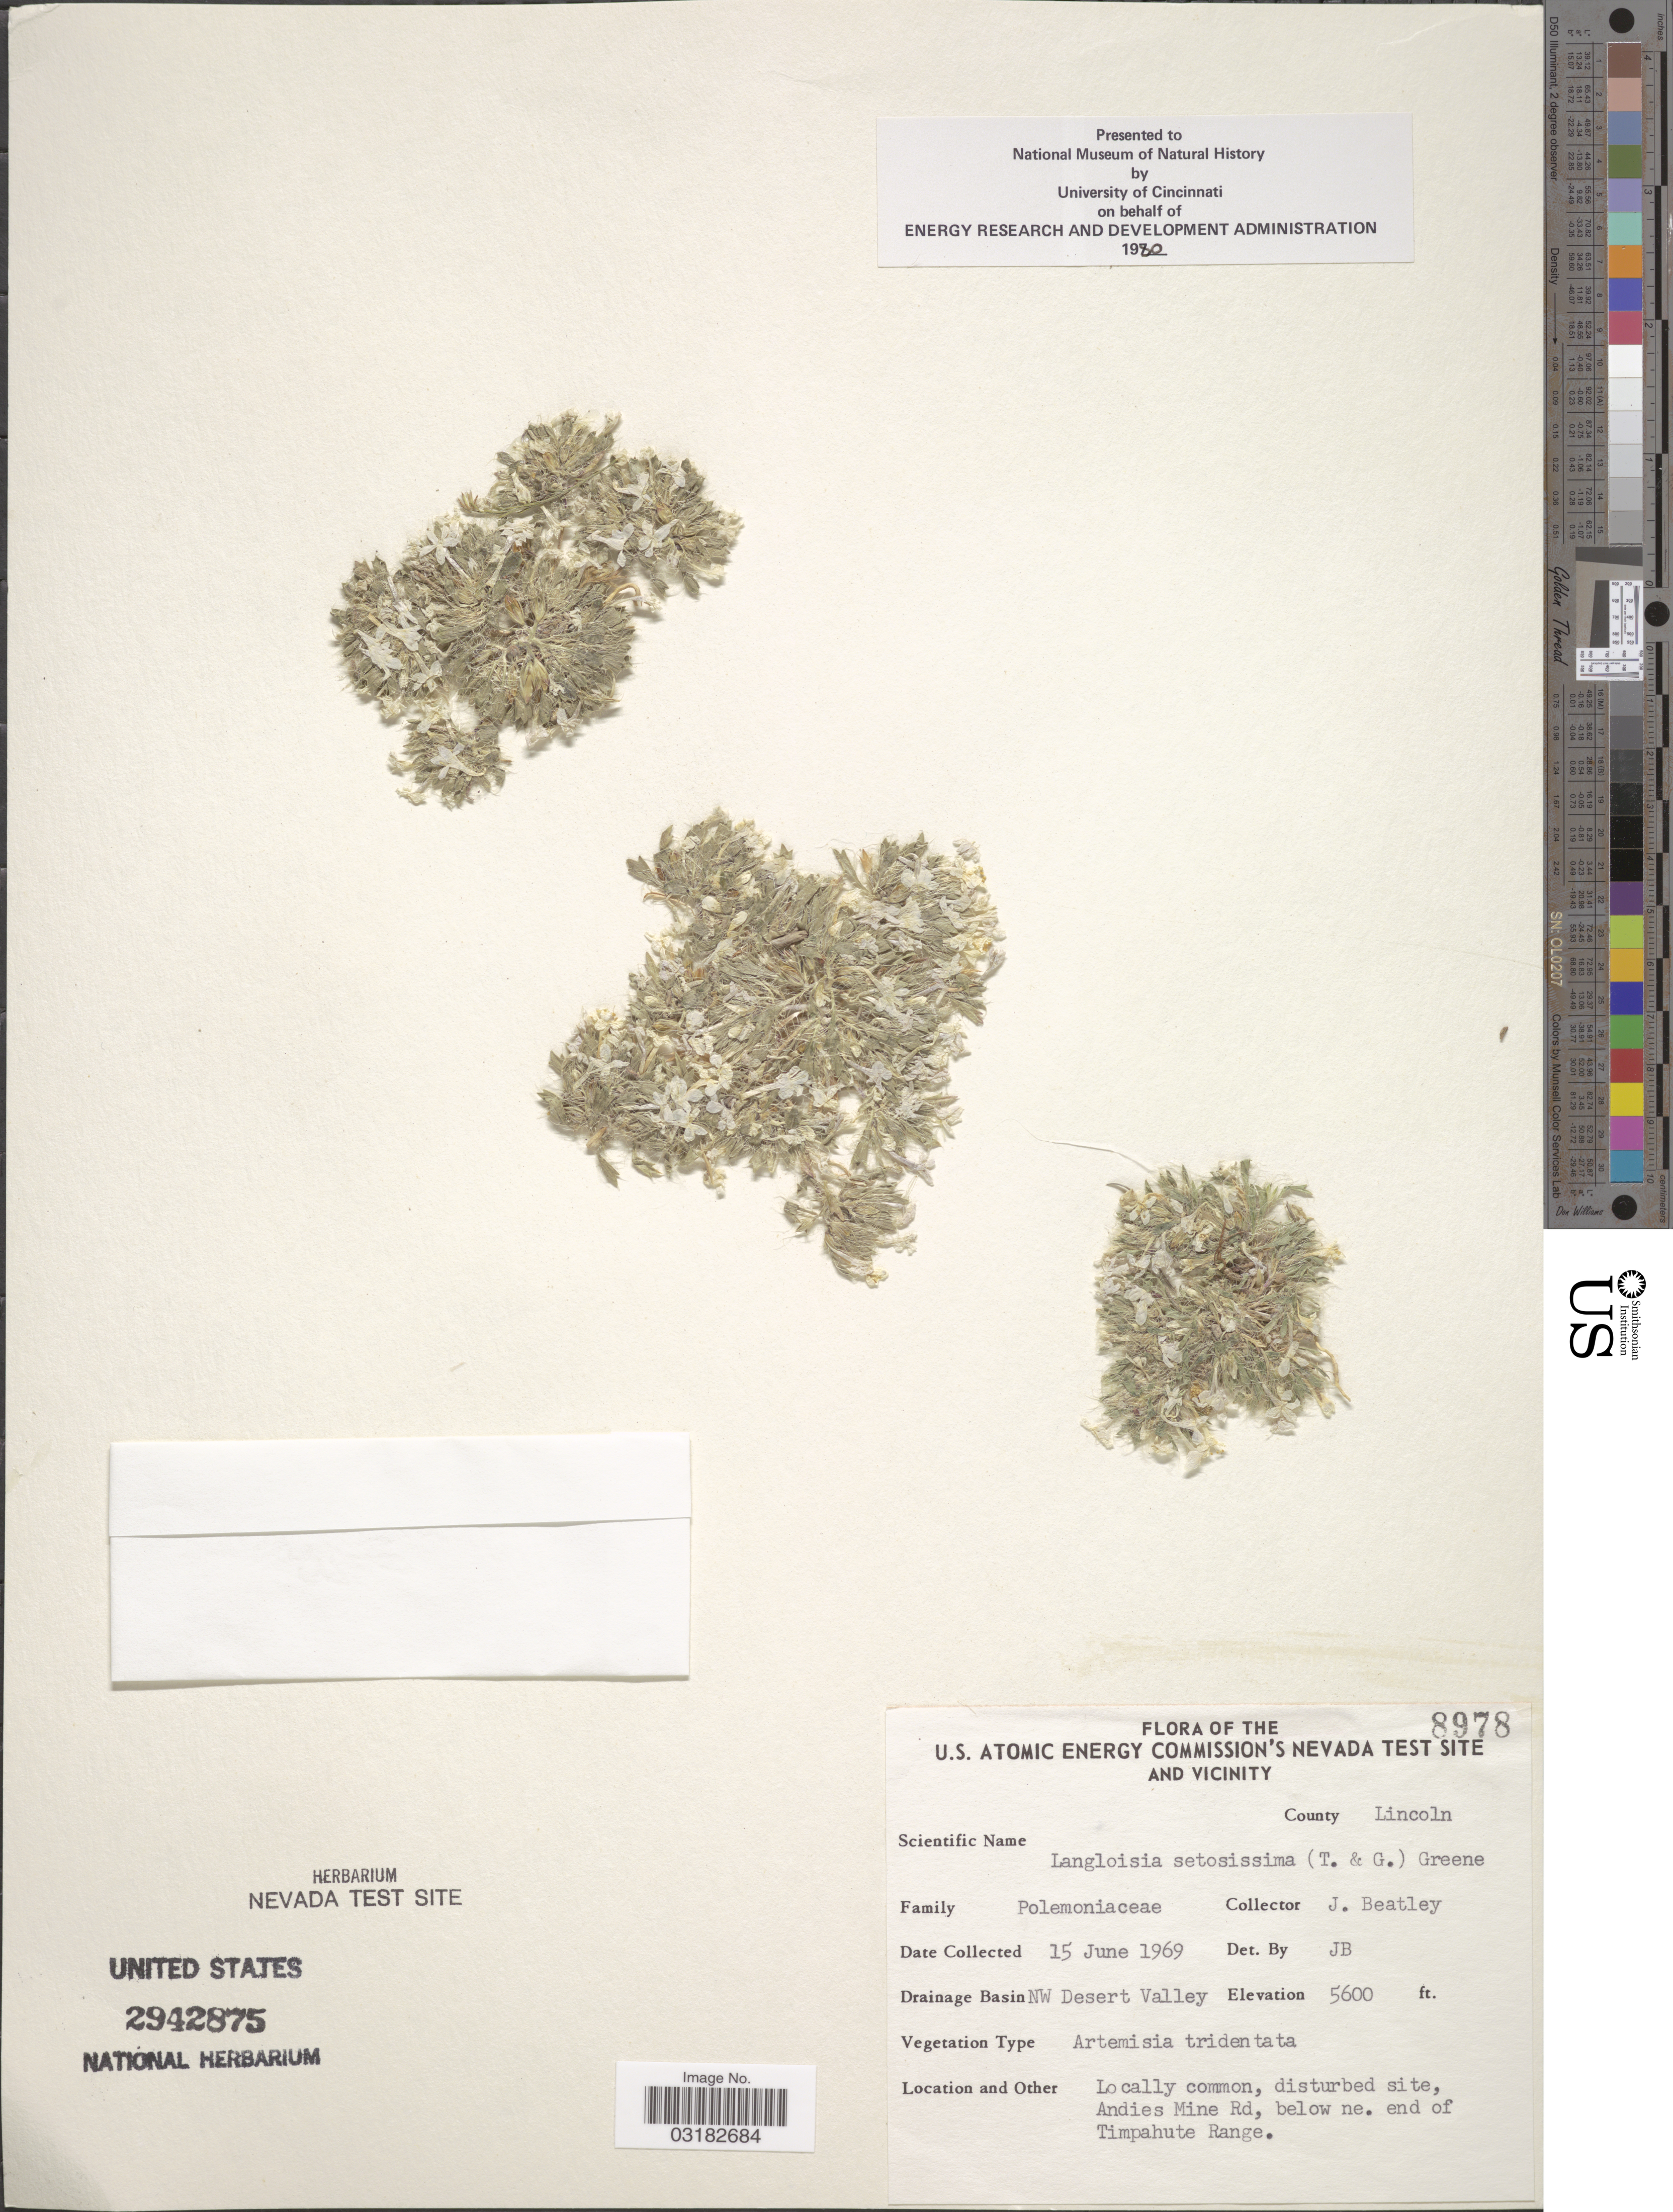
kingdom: Plantae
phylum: Tracheophyta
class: Magnoliopsida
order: Ericales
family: Polemoniaceae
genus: Langloisia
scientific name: Langloisia setosissima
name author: (Torr. & A. Gray) Greene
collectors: J. C. Beatley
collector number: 8978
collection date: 1969-06-15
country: United States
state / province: Nevada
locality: U.S. Atomic Energy Commission's Nevada Test Site and vicinity. County Lincoln. Drainage Basin NW Desert Valley. Andies Mine Rd, below ne. end of Timpahute Range.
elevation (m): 1707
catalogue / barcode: US 2942875